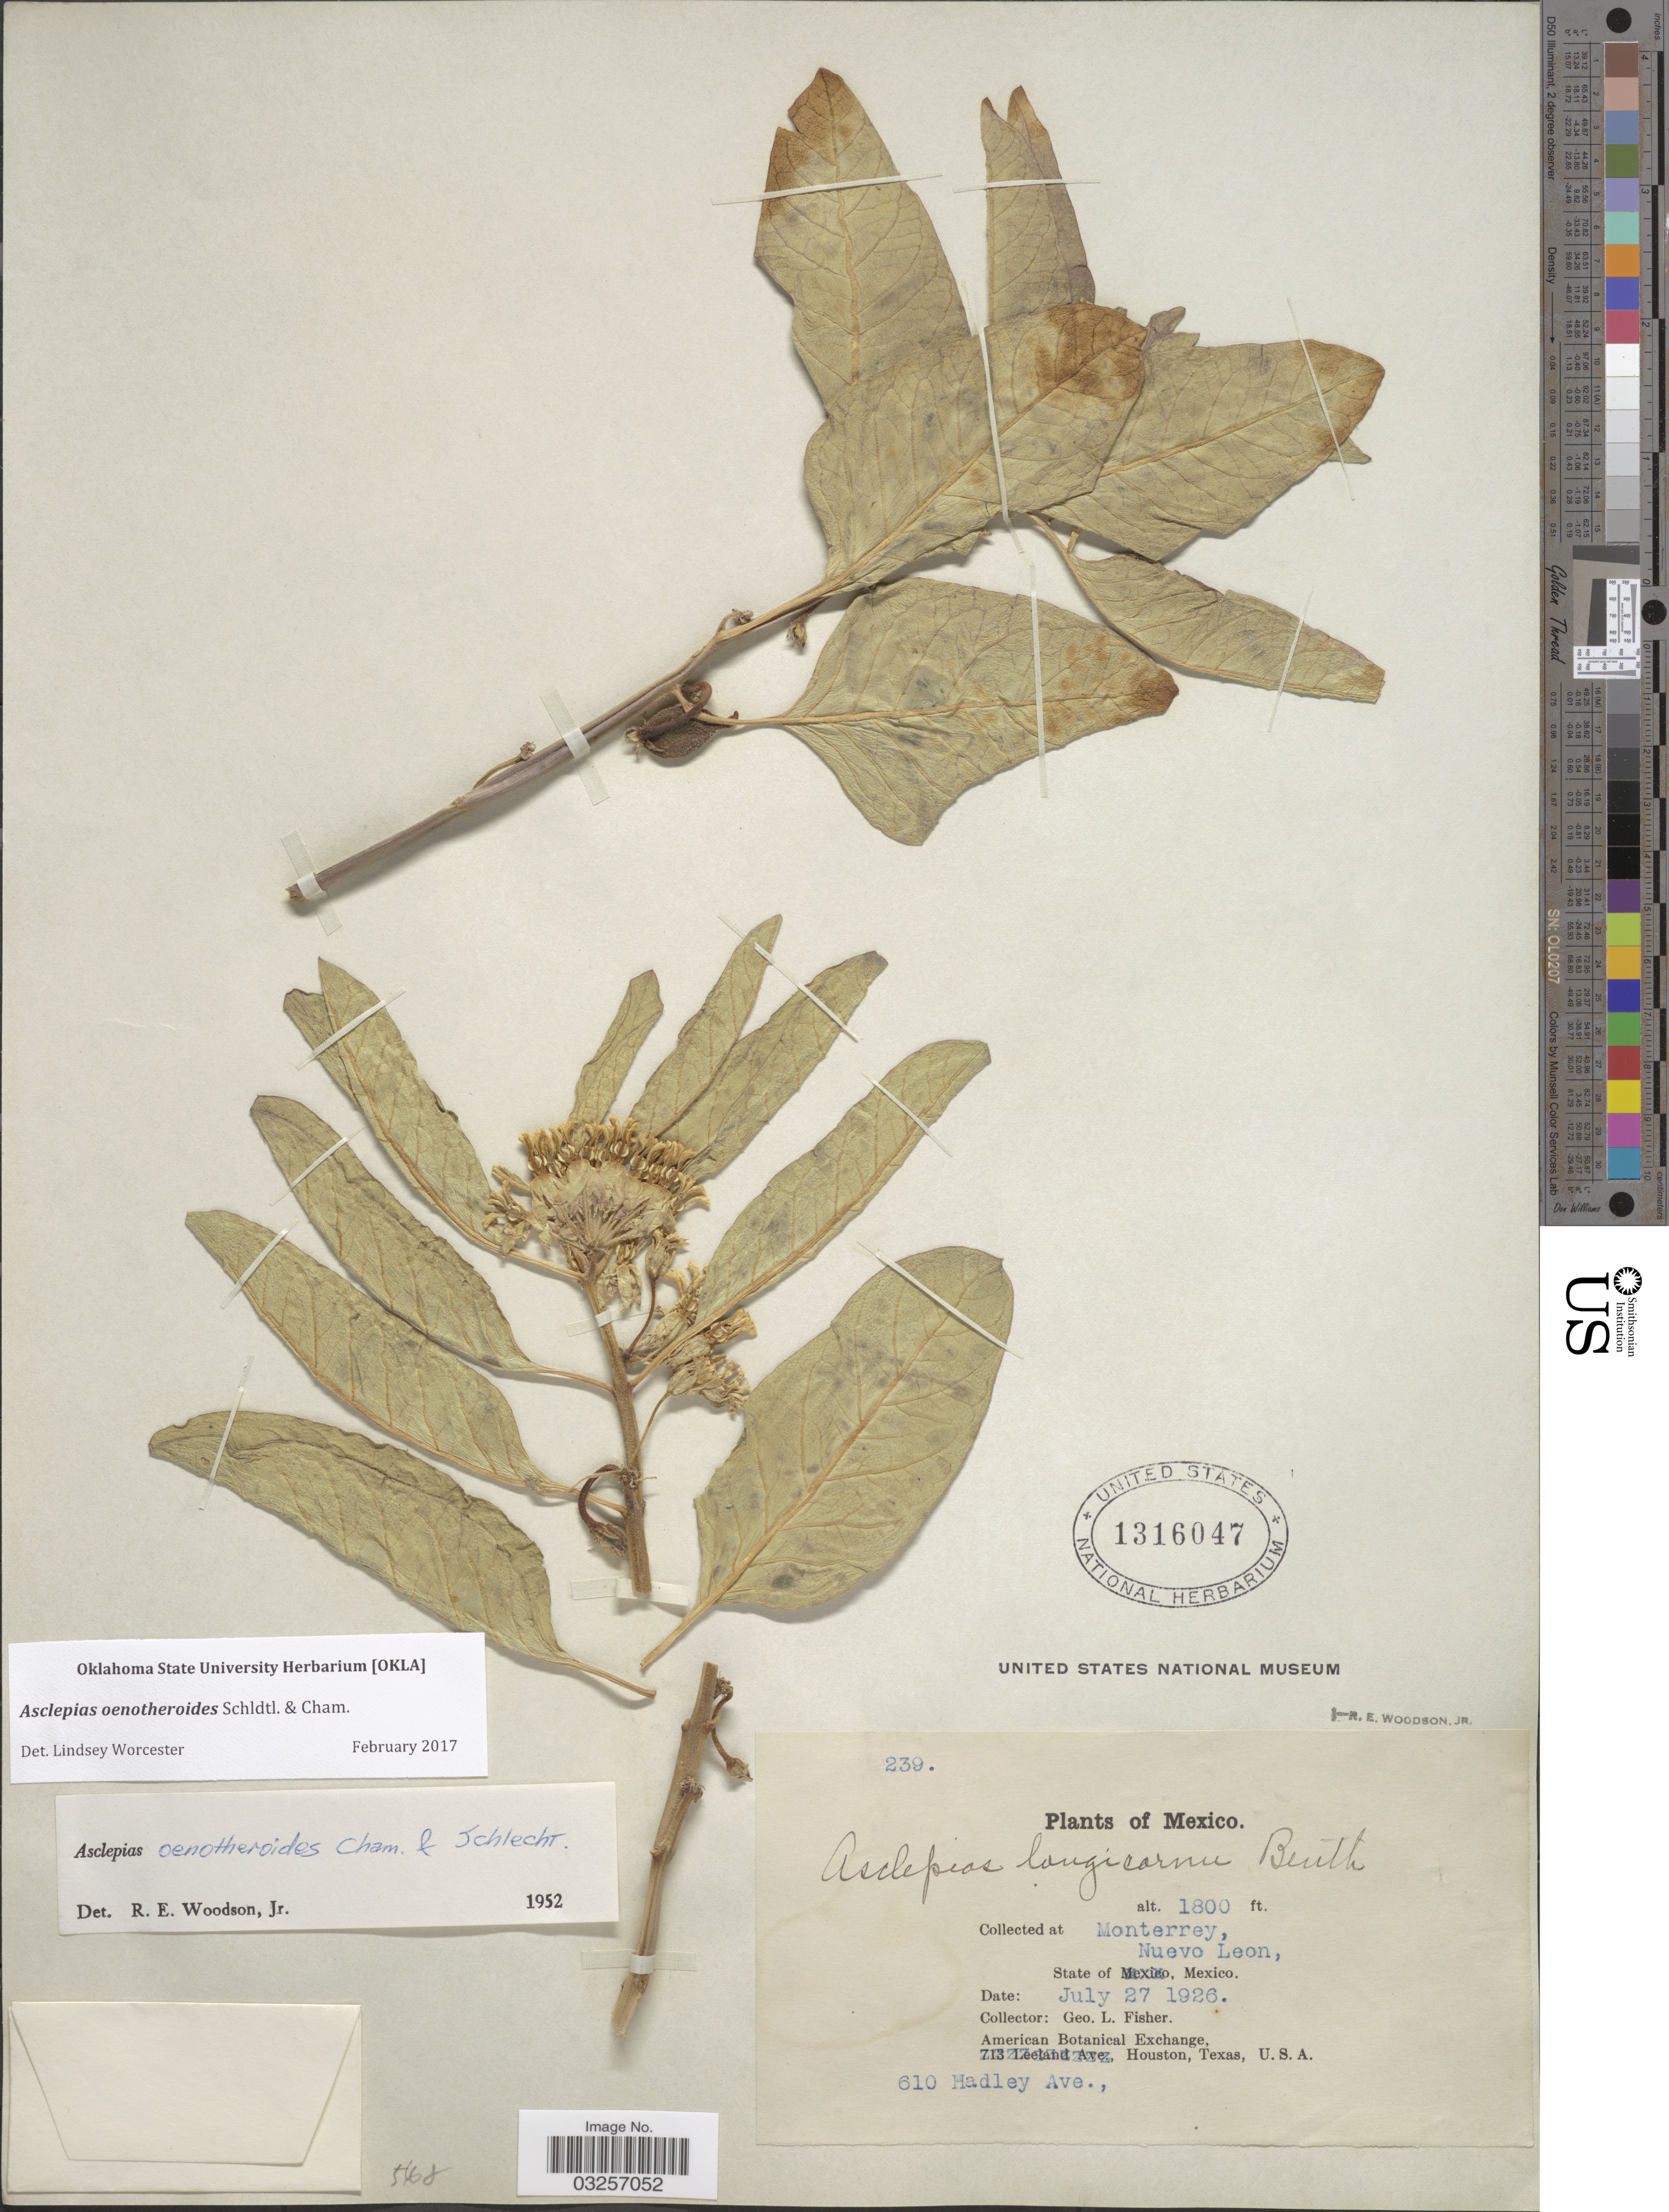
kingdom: Plantae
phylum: Tracheophyta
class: Magnoliopsida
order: Gentianales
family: Apocynaceae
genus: Asclepias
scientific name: Asclepias oenotheroides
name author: Schltdl. & Cham.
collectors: G. L. Fisher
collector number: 239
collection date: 1926-07-27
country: Mexico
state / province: Nuevo León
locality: Monterrey.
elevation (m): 549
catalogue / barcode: US 1316047